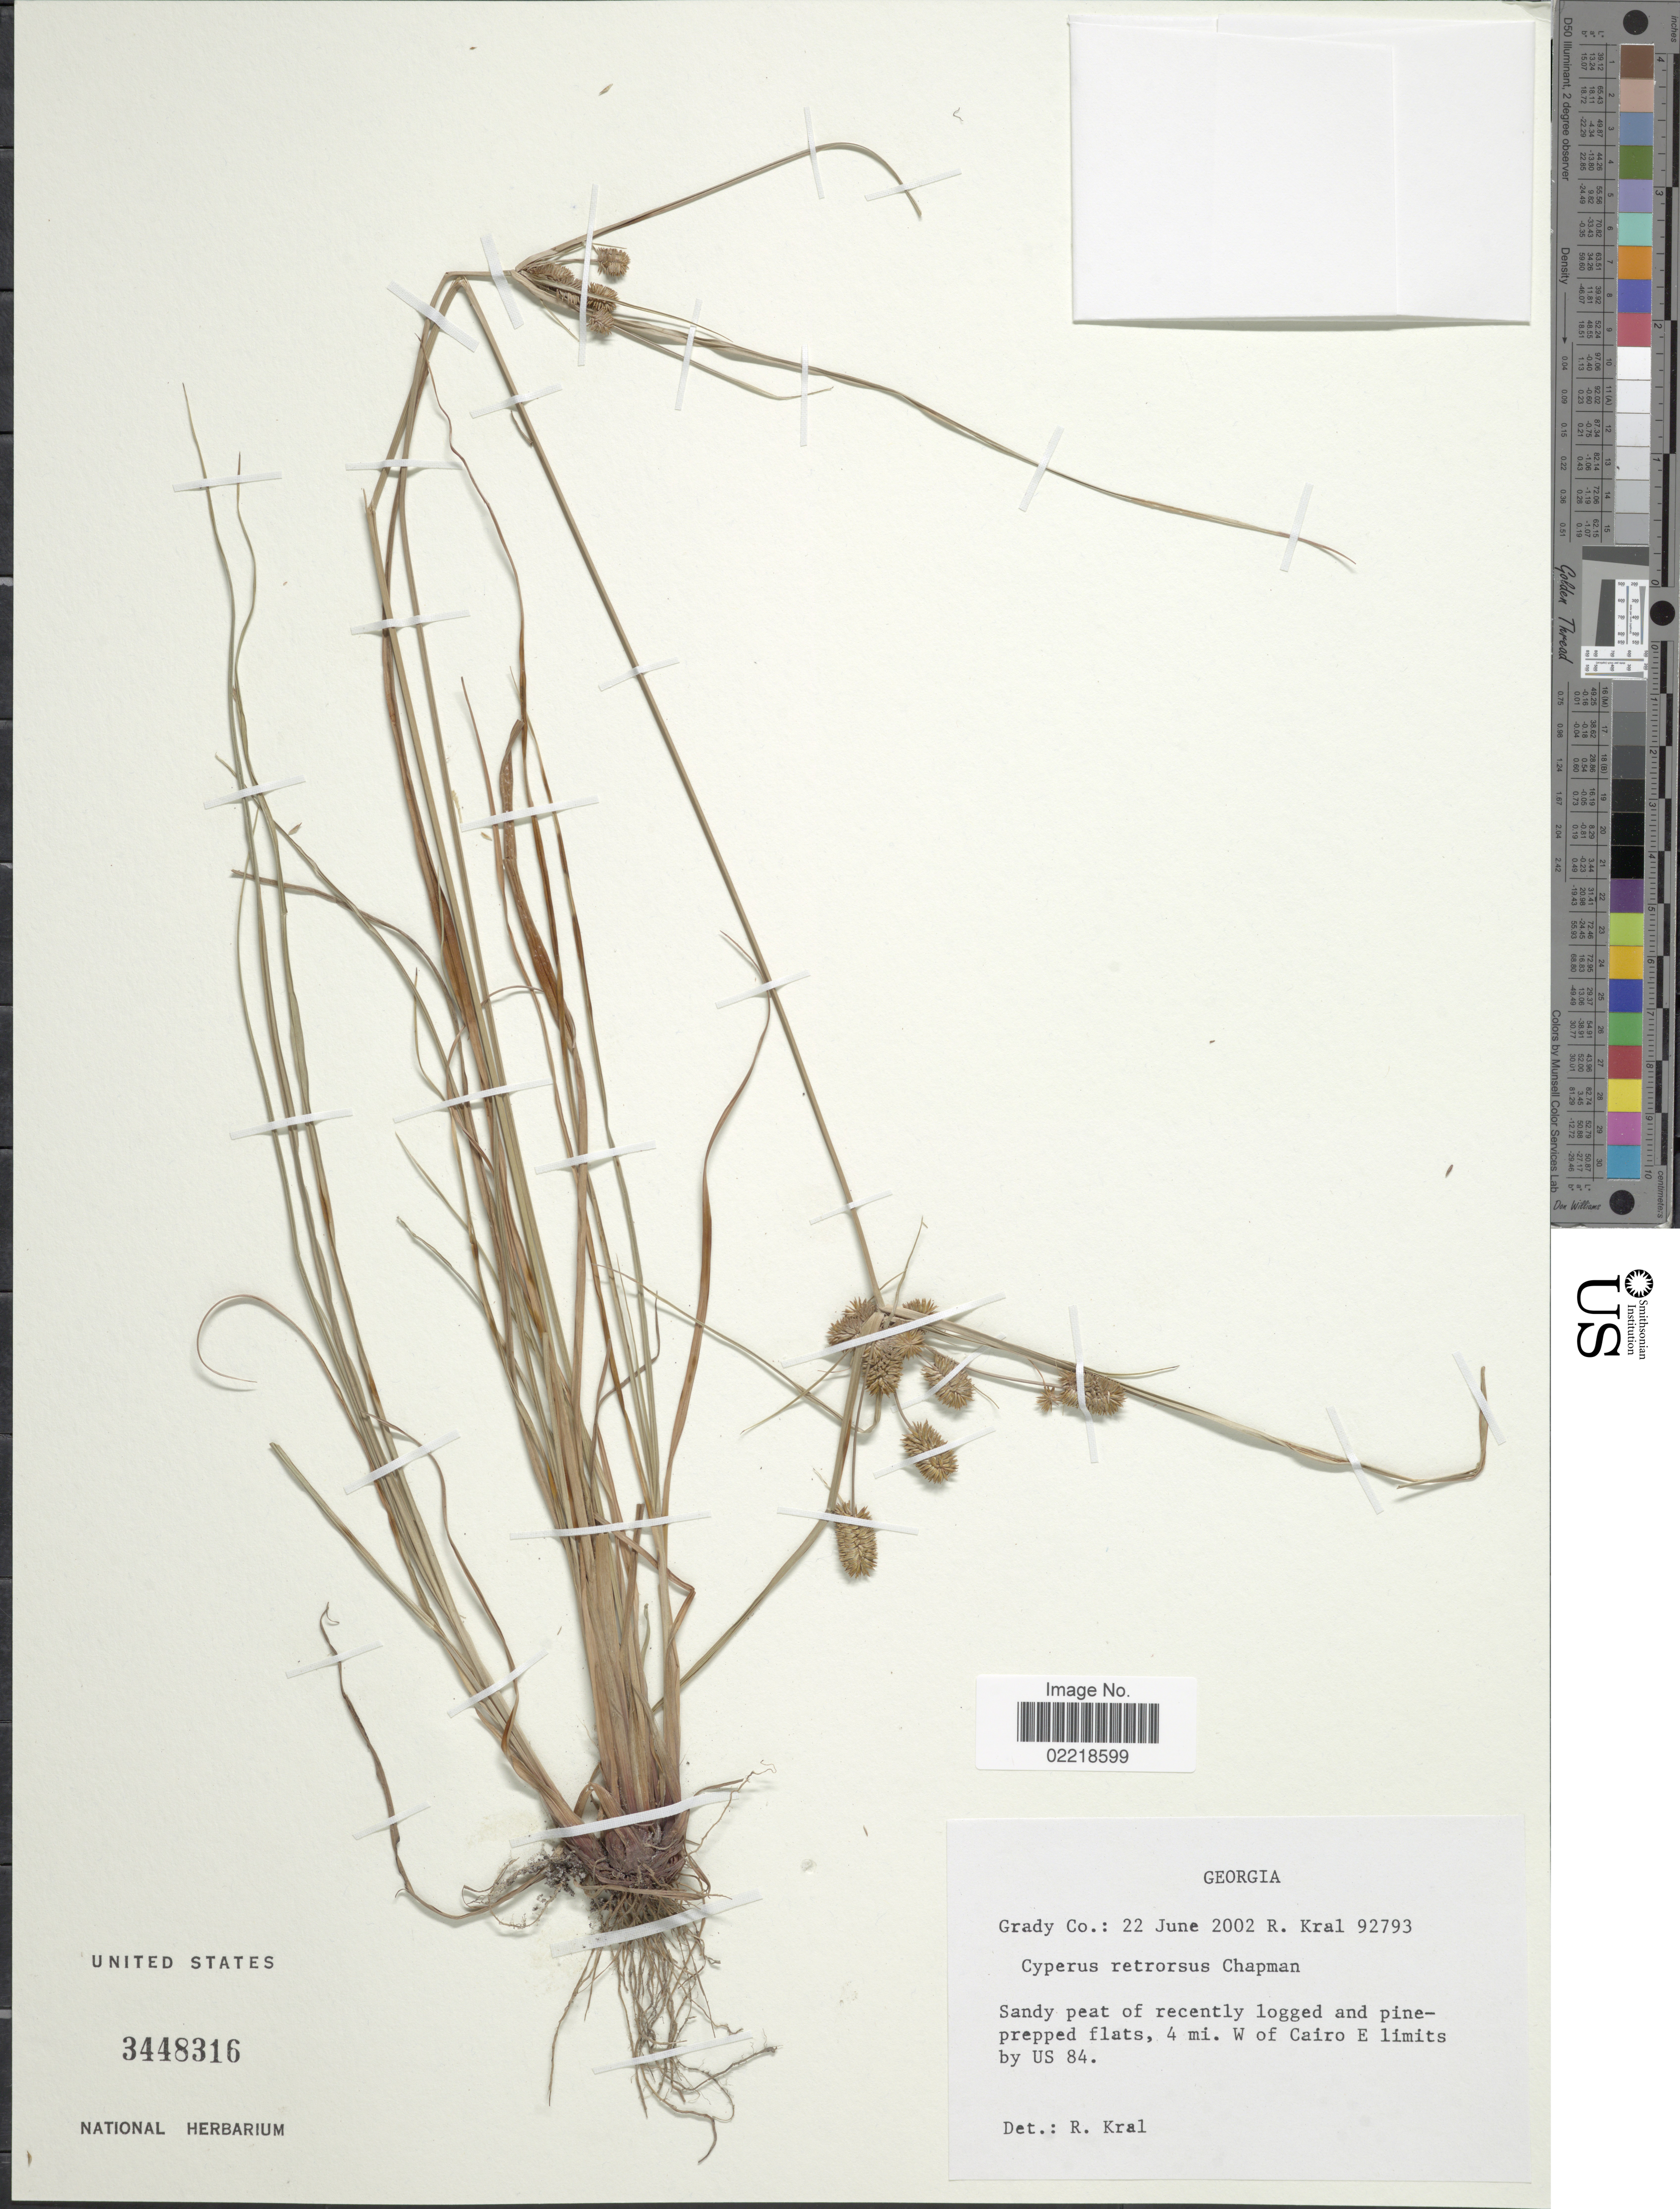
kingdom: Plantae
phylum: Tracheophyta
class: Liliopsida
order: Poales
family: Cyperaceae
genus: Cyperus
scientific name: Cyperus retrorsus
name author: Chapm.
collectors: R. Kral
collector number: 92793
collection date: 2002-06-22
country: United States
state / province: Georgia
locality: Grady Co., 4 mi. W of Cairo E limits by US 84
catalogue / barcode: US 3448316